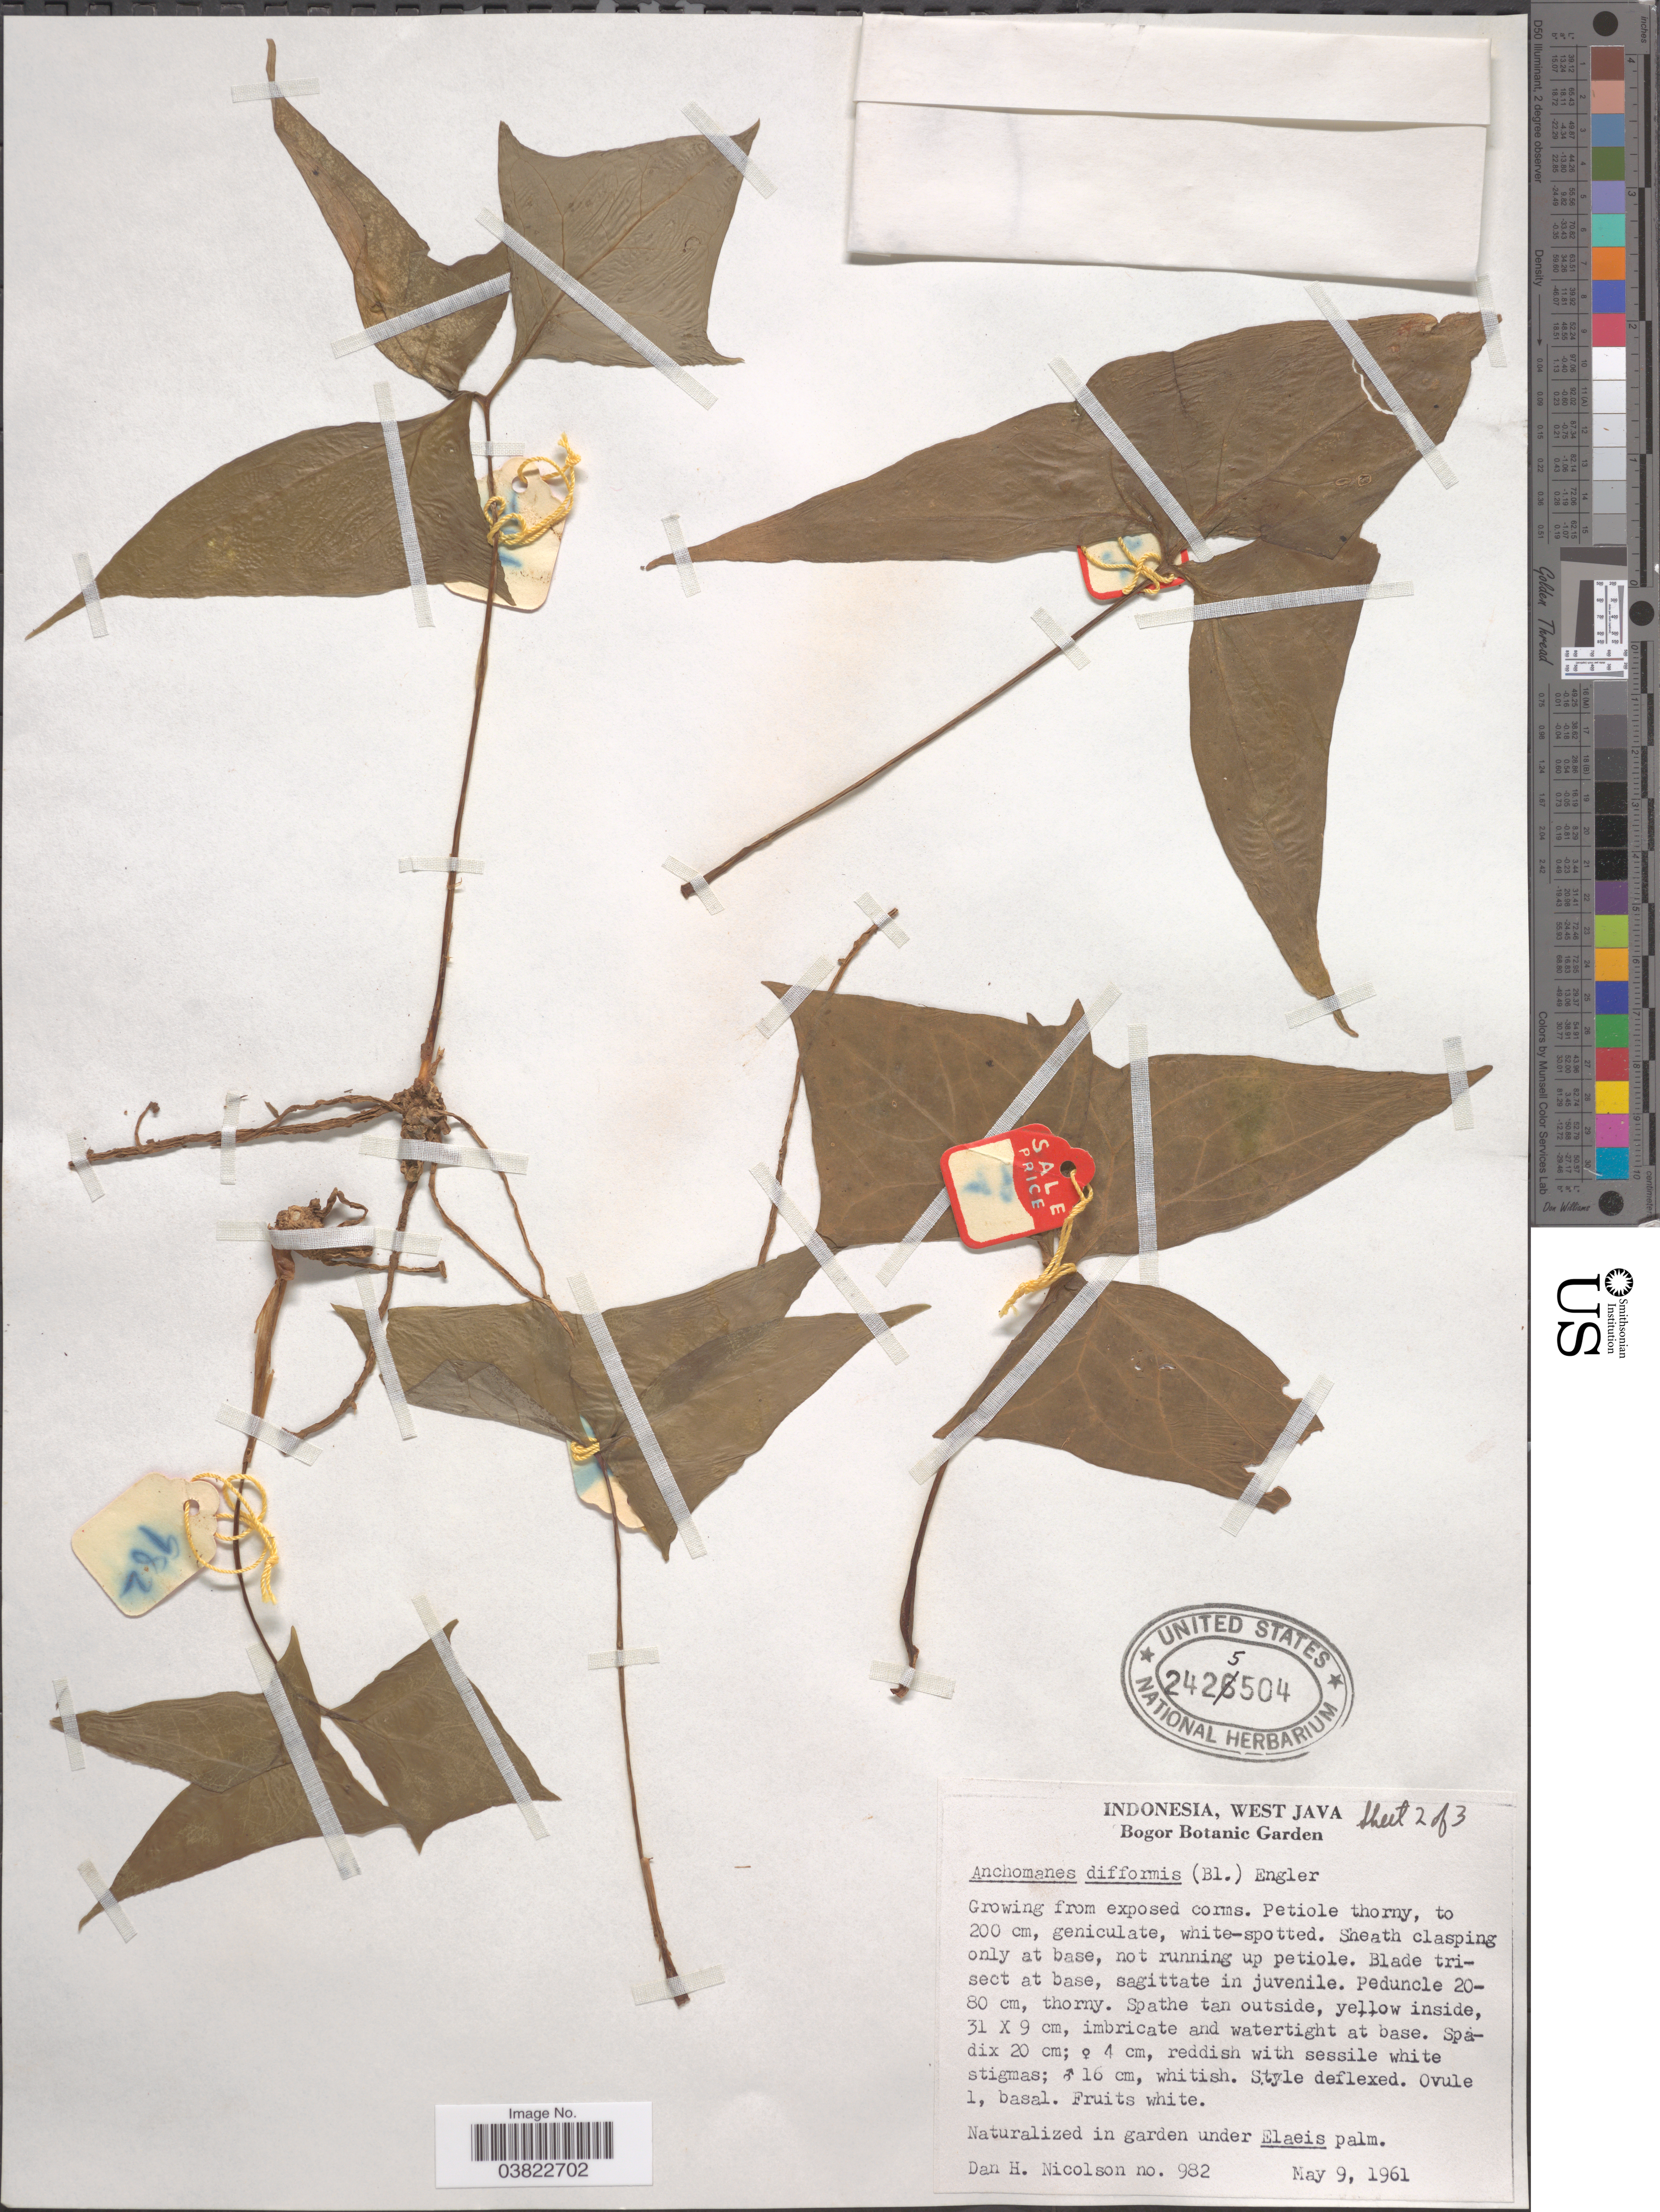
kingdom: Plantae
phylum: Tracheophyta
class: Liliopsida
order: Alismatales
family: Araceae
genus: Anchomanes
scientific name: Anchomanes difformis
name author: (Blume) Engl.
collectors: D. H. Nicolson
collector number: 982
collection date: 1961-05-09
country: Indonesia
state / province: Java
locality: West Java. Bogor Botanic Garden.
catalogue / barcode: US 2425504